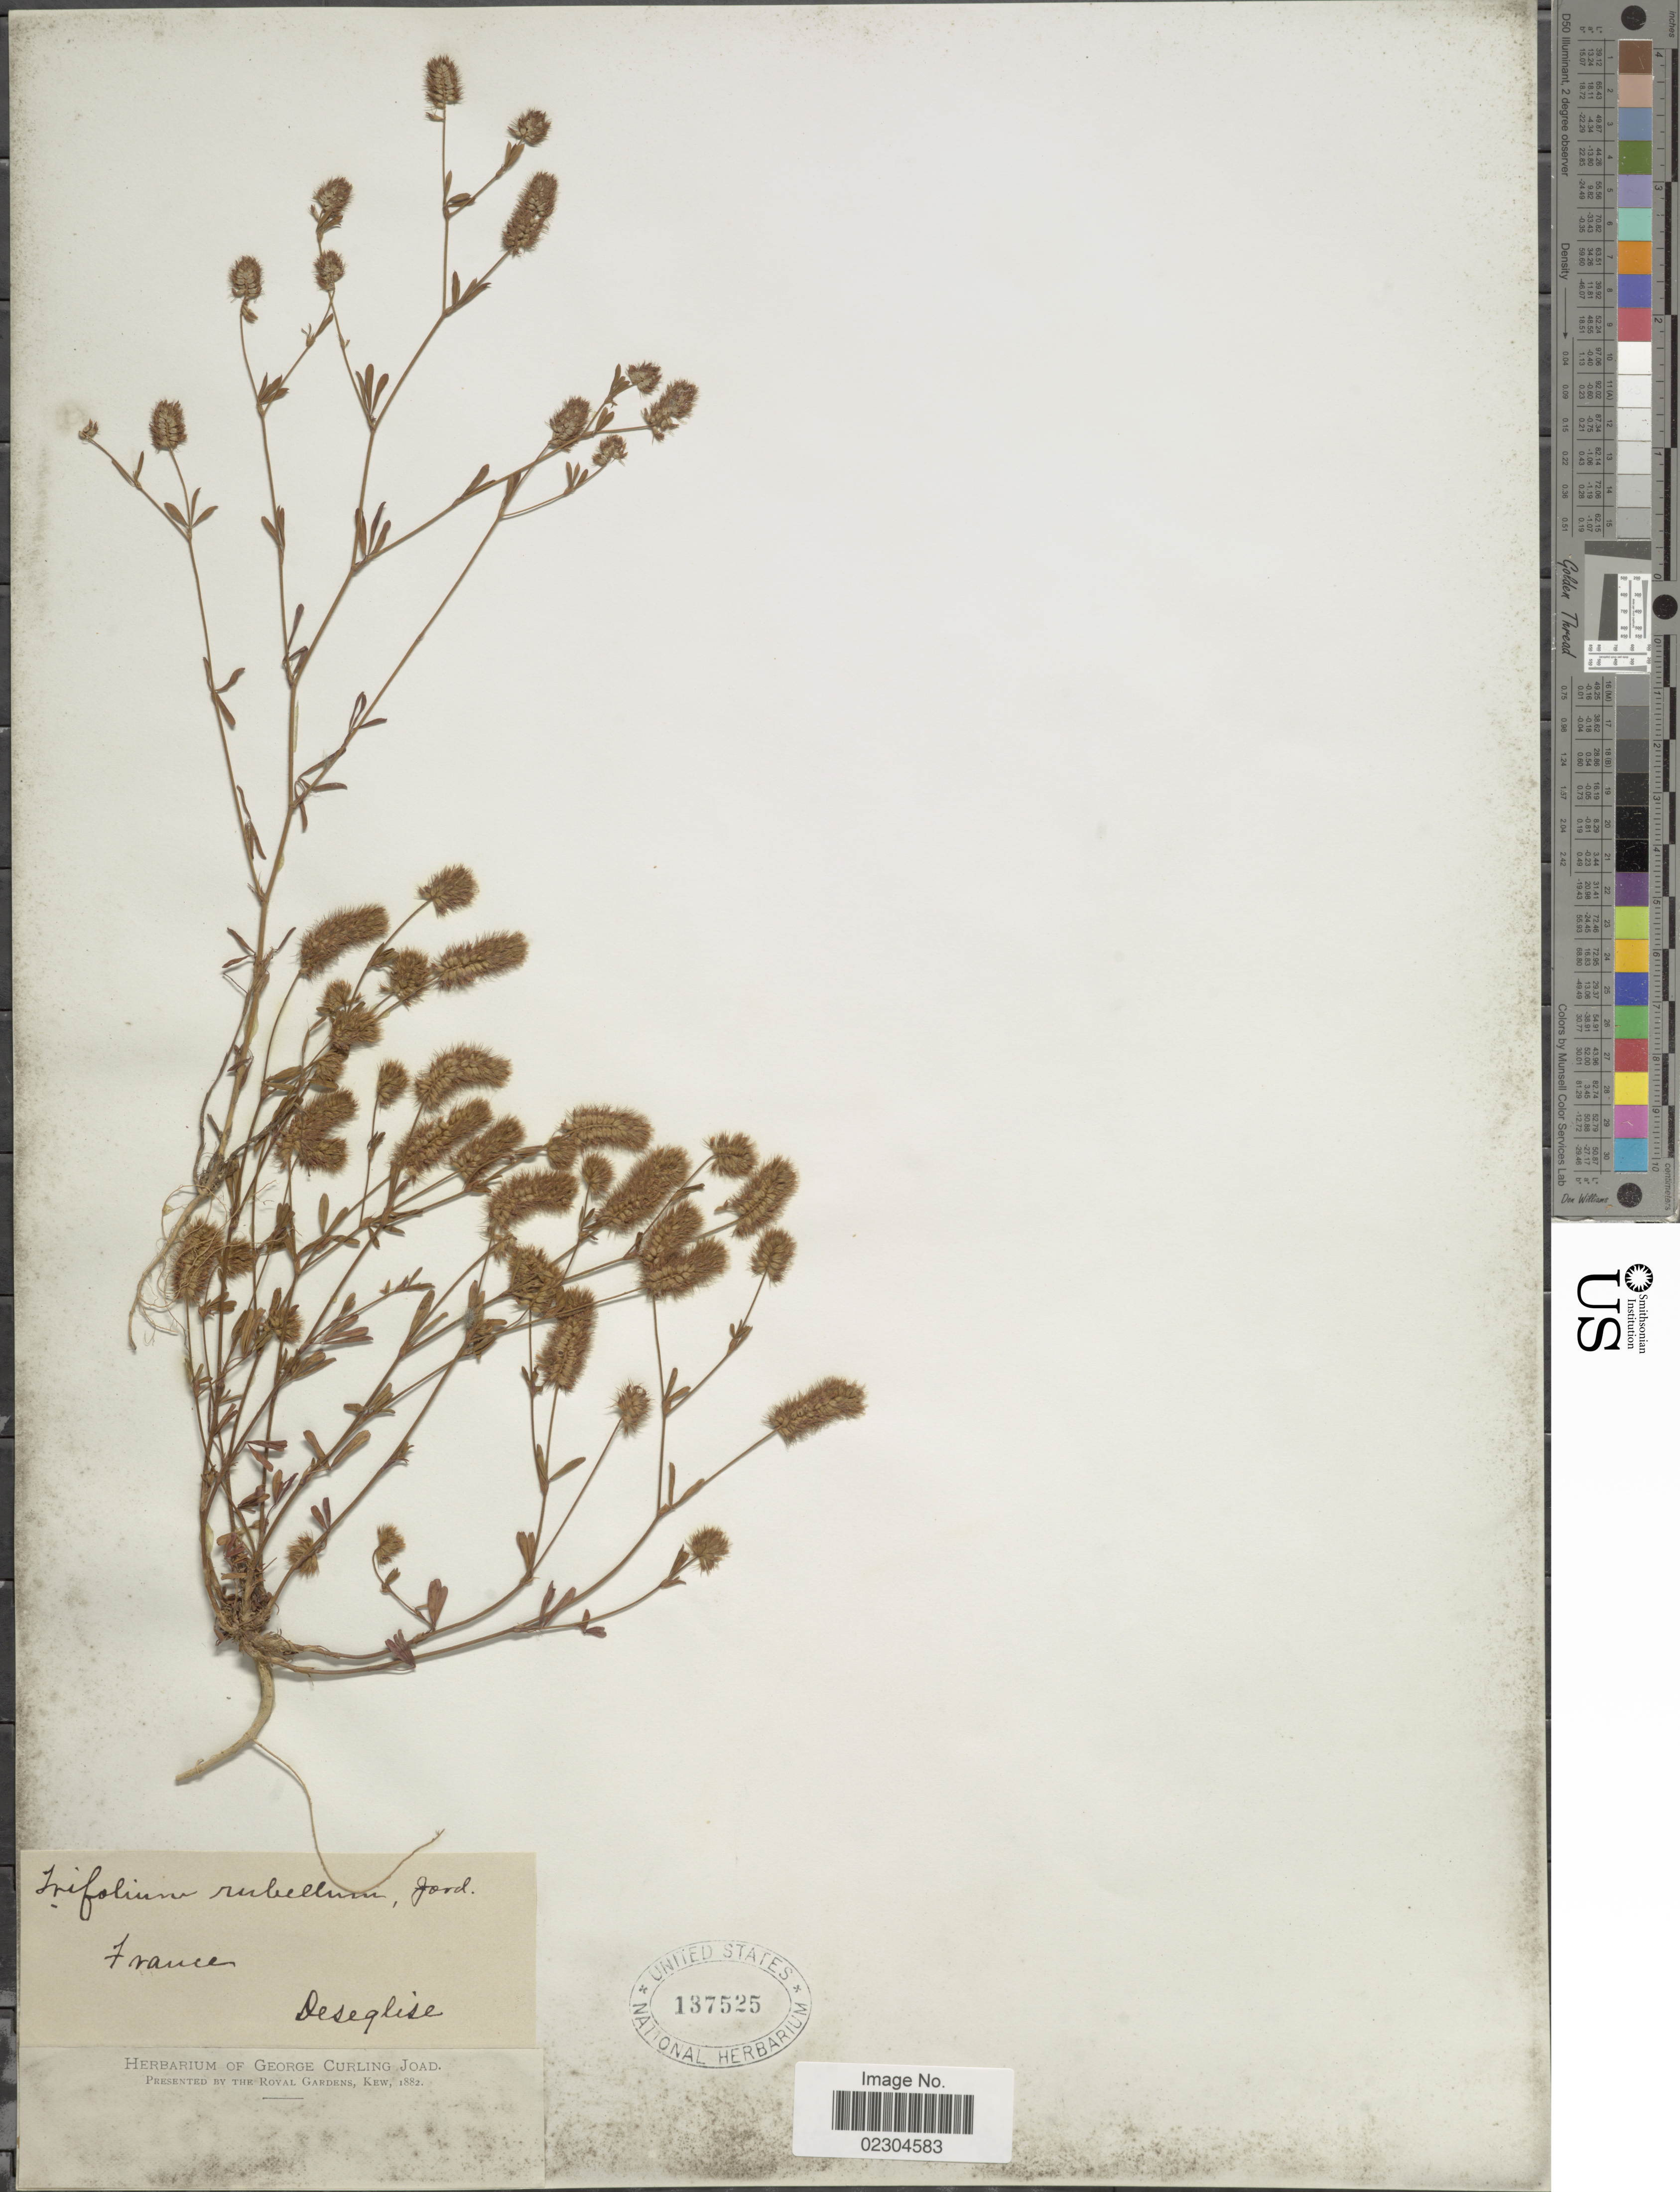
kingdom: Plantae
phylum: Tracheophyta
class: Magnoliopsida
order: Fabales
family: Fabaceae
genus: Trifolium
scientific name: Trifolium rubellum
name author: Jord.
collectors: A. Deseglise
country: France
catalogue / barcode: US 137525